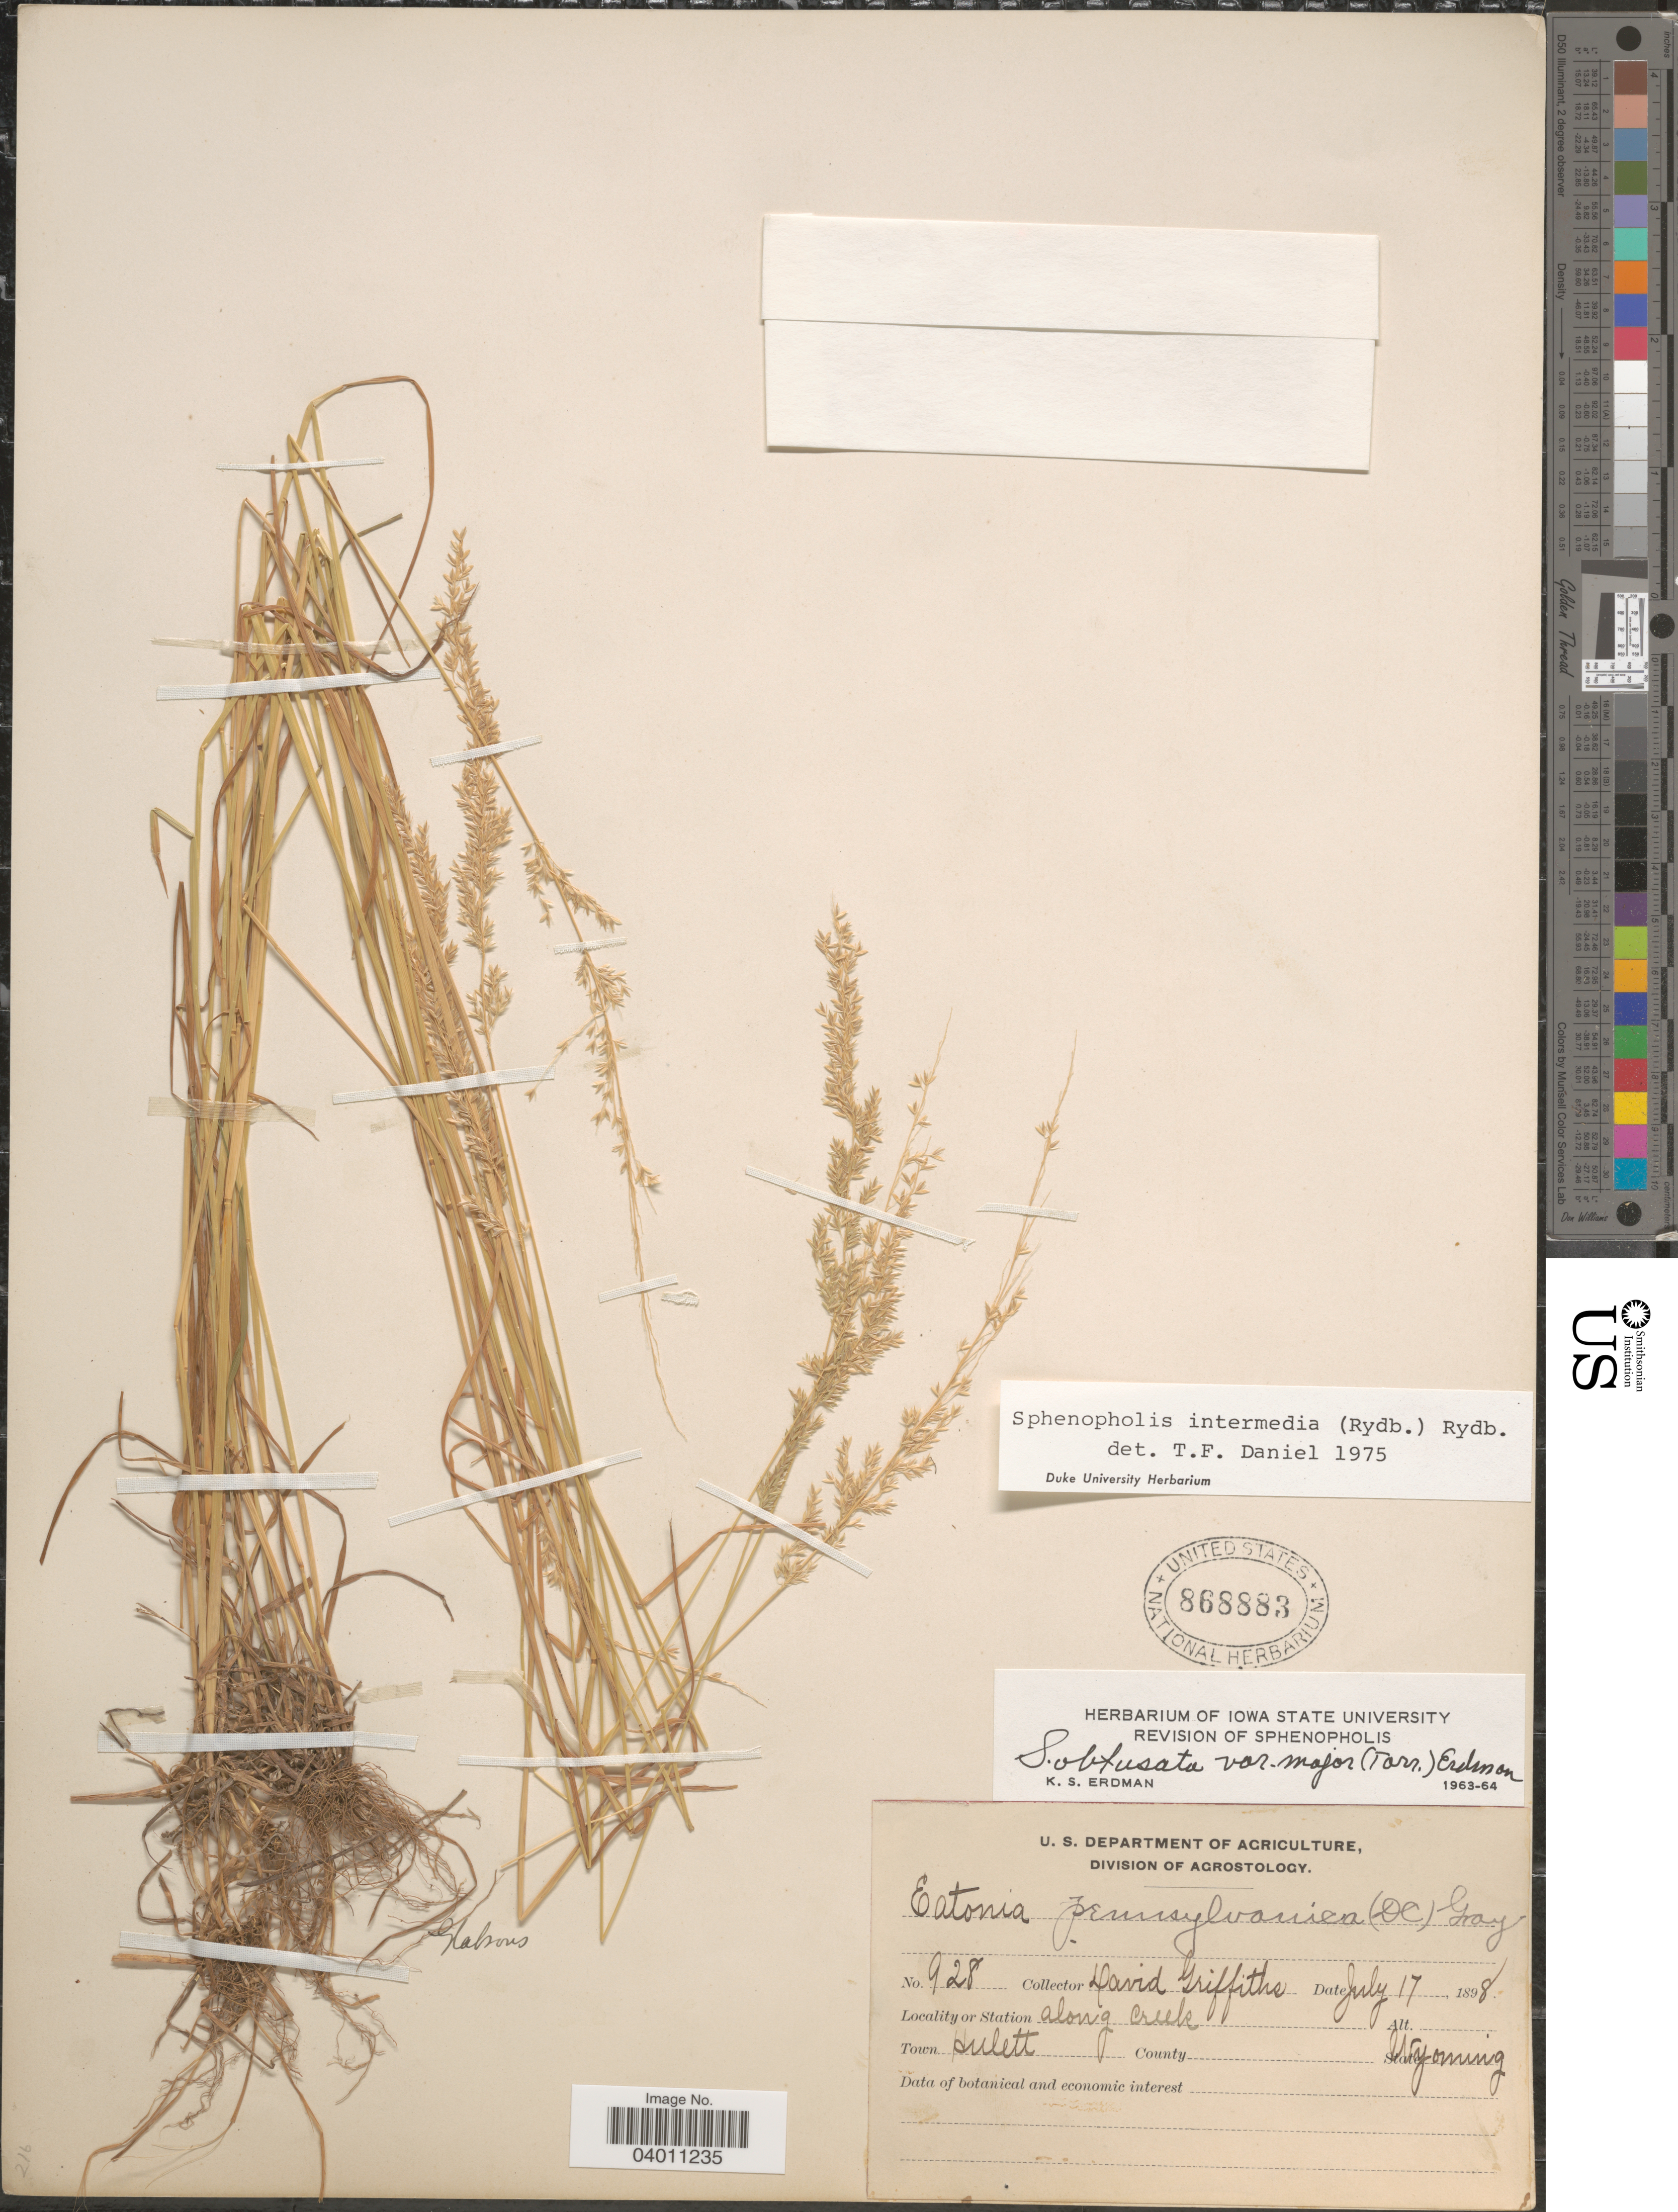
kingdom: Plantae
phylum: Tracheophyta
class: Liliopsida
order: Poales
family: Poaceae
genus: Sphenopholis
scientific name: Sphenopholis intermedia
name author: (Rydb.) Rydb.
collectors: D. Griffiths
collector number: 928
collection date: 1898-07-17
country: United States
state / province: Wyoming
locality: Station along Creek. Town Hulett.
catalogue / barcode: US 868883